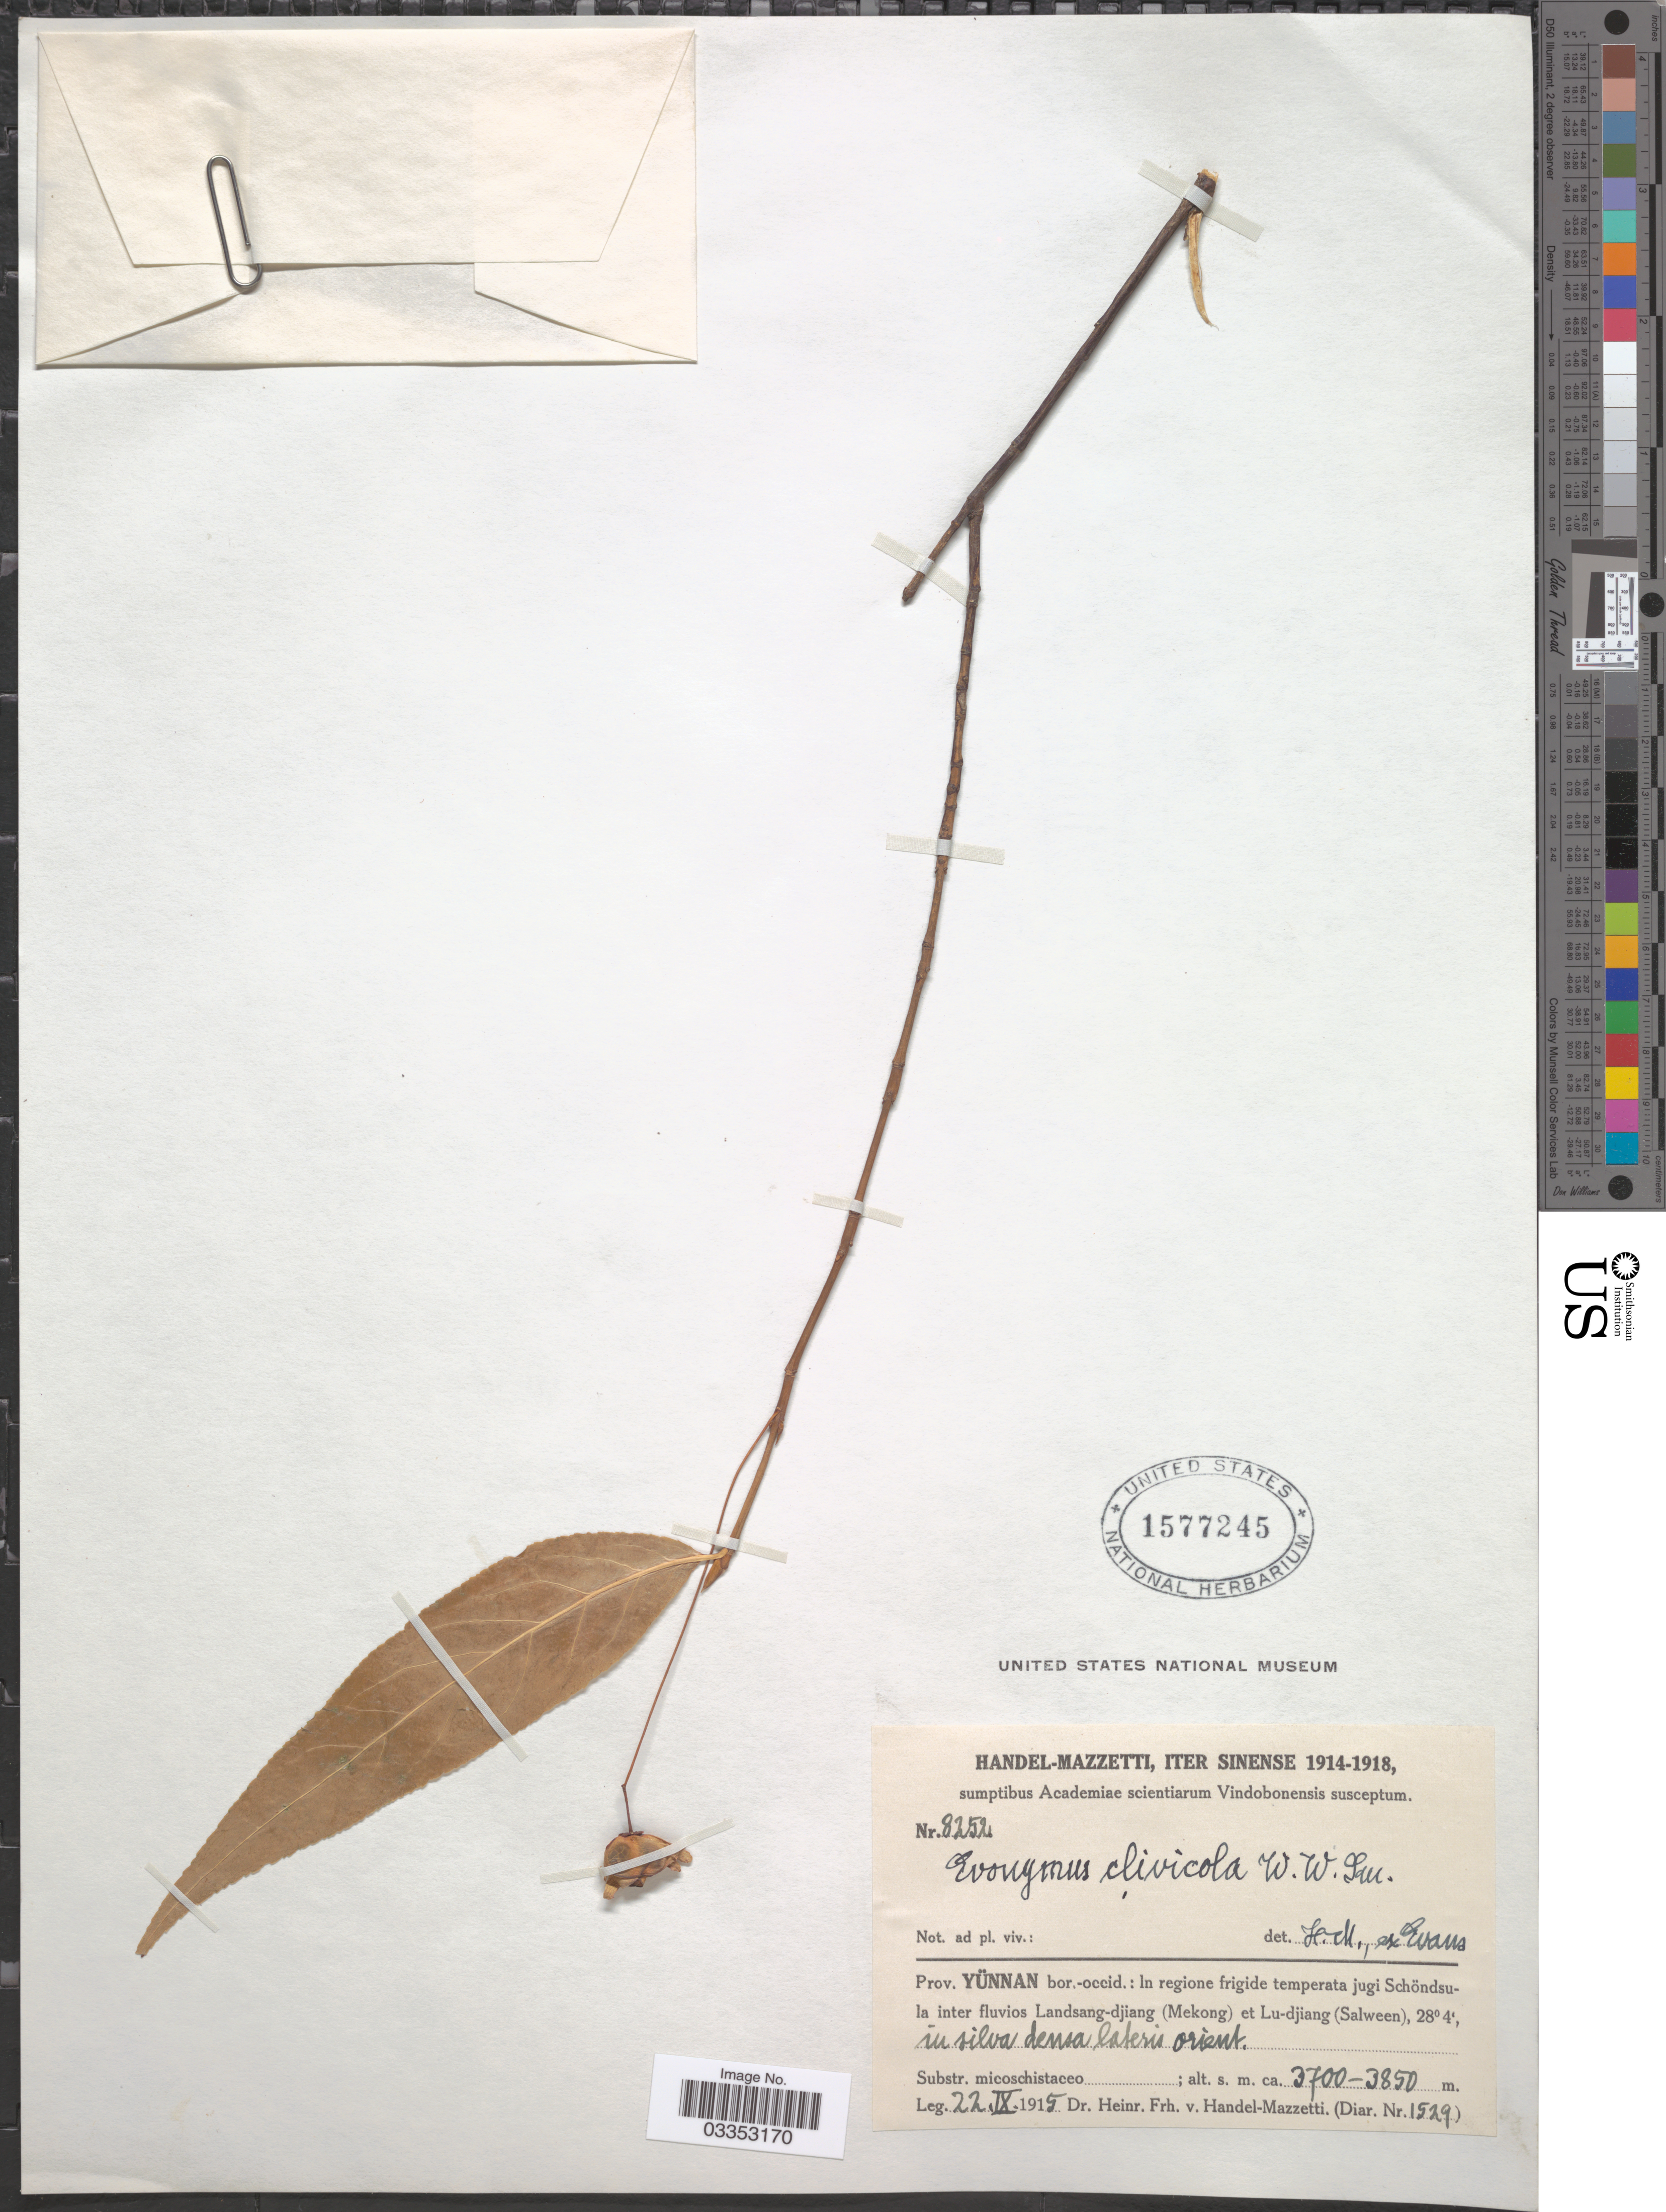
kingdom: Plantae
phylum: Tracheophyta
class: Magnoliopsida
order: Celastrales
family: Celastraceae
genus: Euonymus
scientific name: Euonymus clivicola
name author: W.W. Sm.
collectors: H. Handel-Mazzetti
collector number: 8252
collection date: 1915-09-22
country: China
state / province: Yunnan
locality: Prov. Yünnan bor.-occid.: In regione frigide temperata jugi Schöndsula inter fluvios Landsang-djiang (Mekong) et Lu-djiang (Salween), in silva densa lateris orient.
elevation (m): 3700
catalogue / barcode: US 1577245